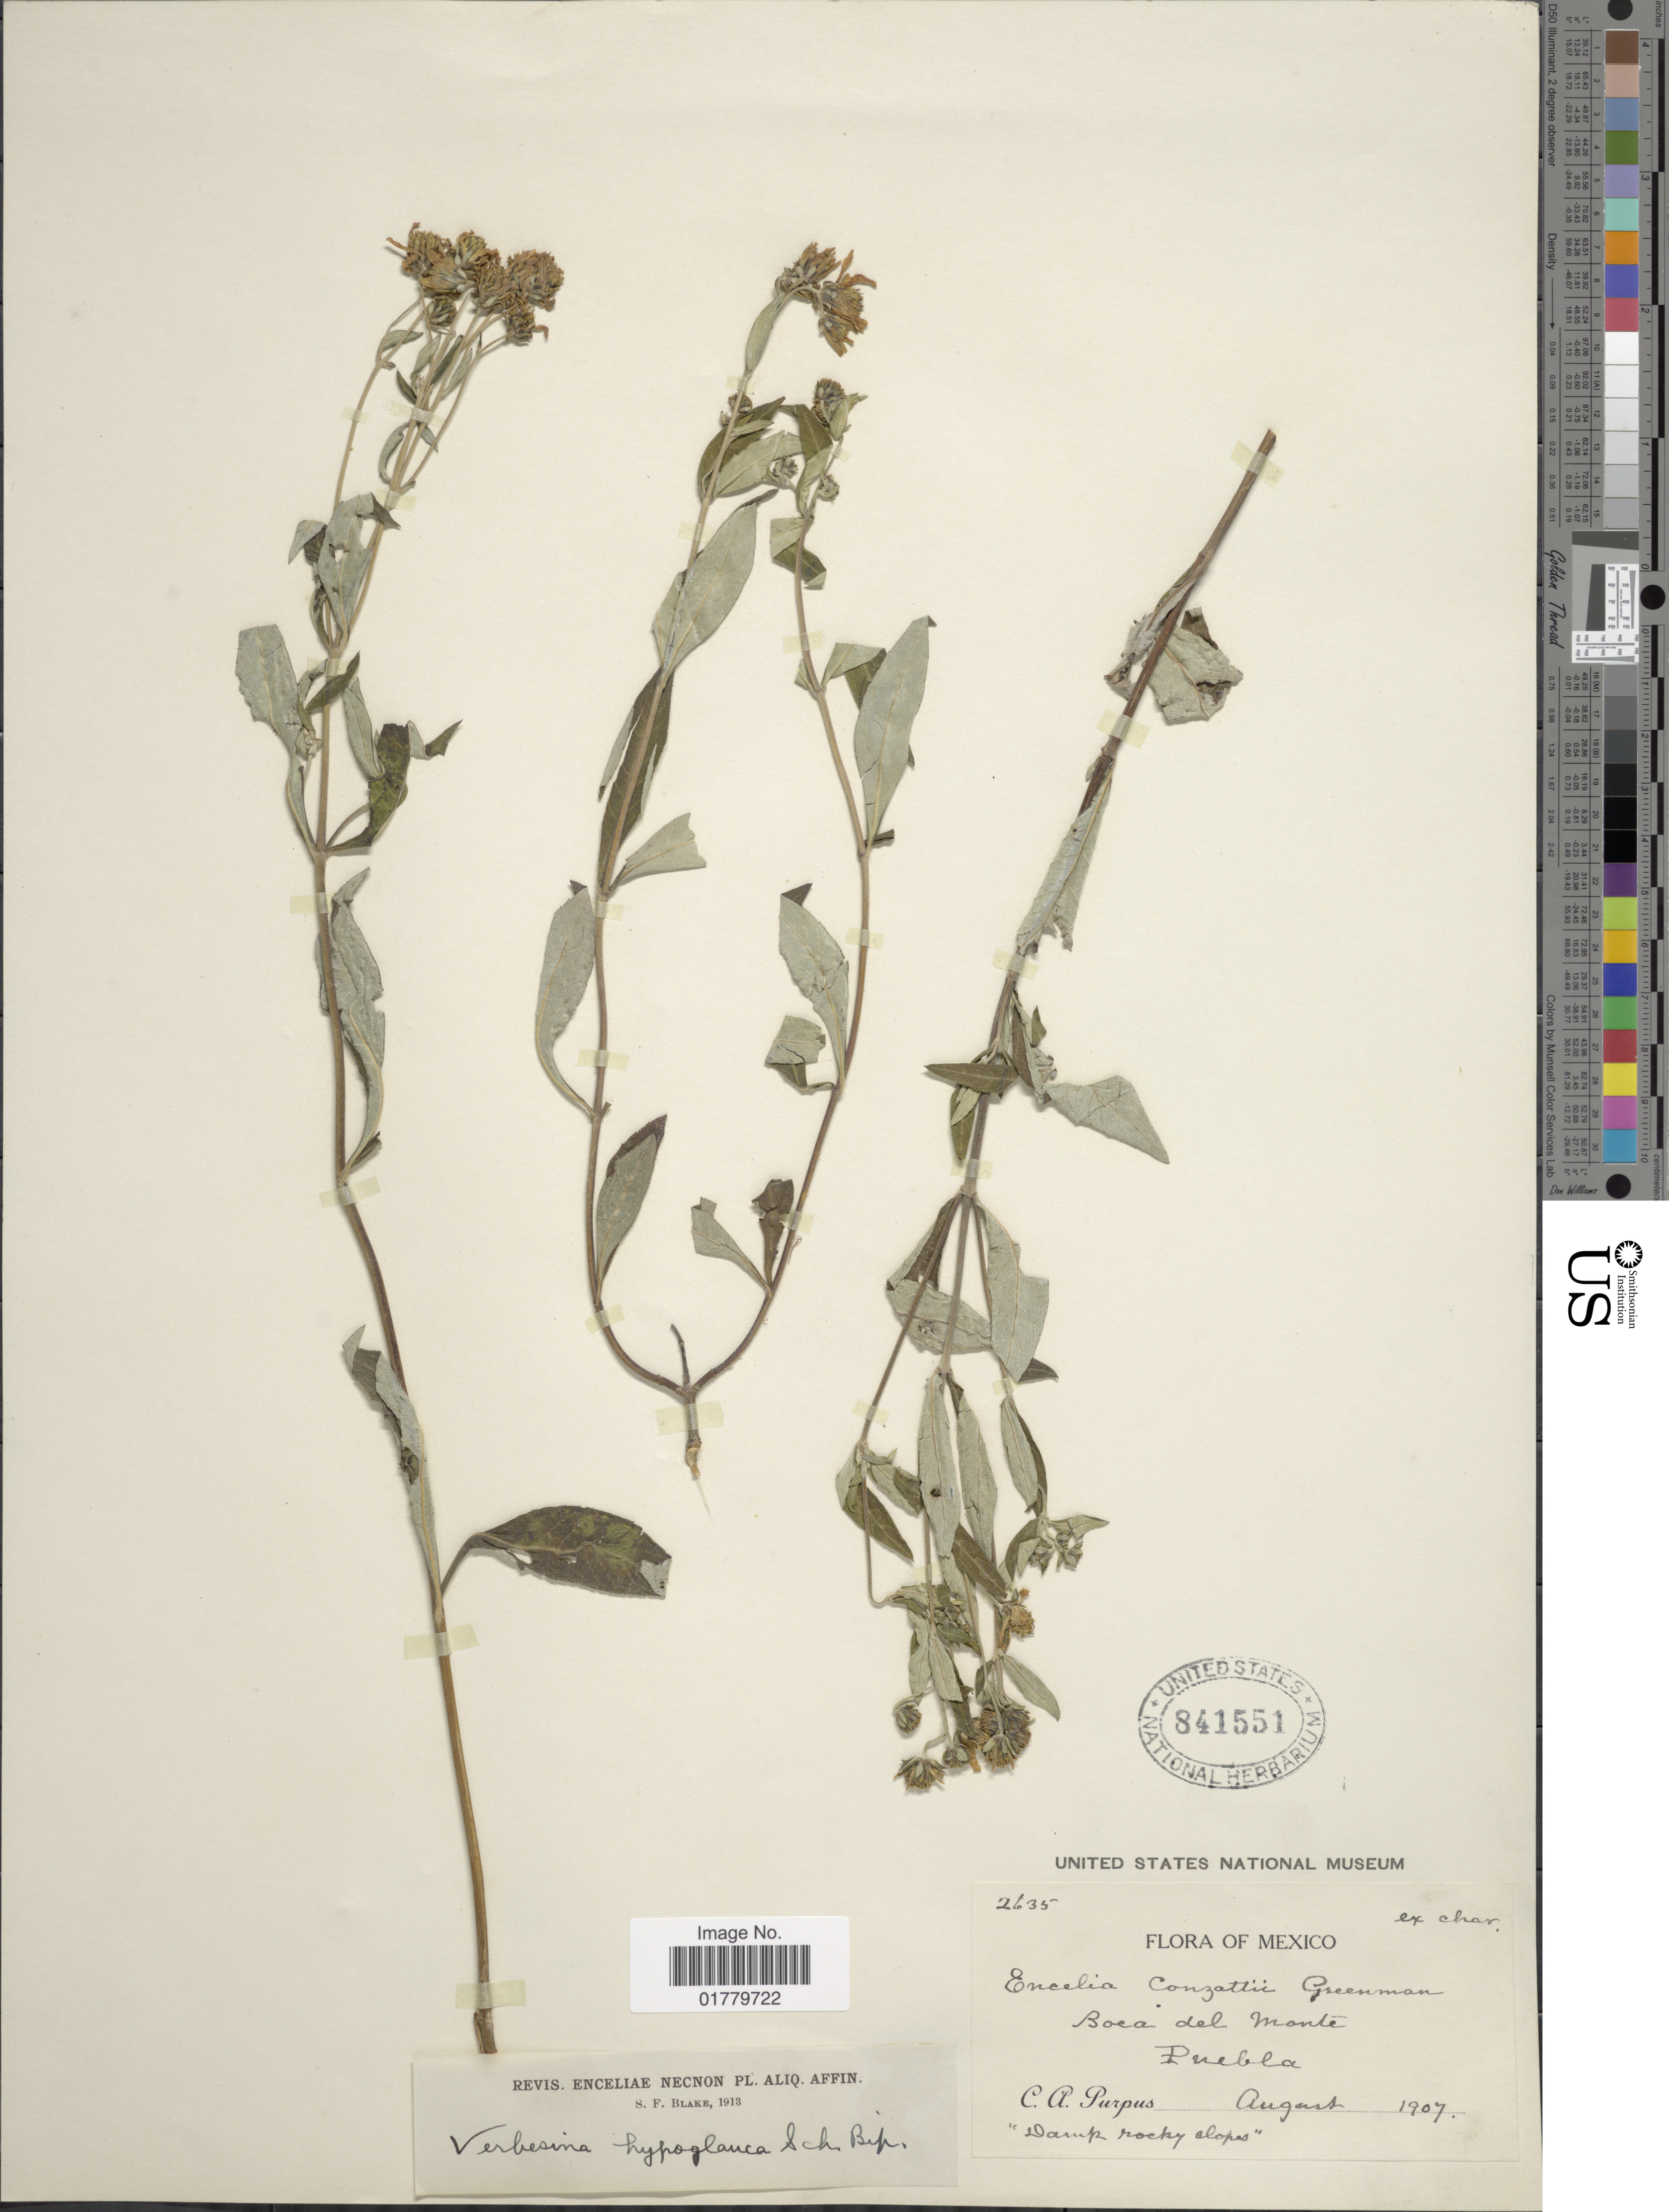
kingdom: Plantae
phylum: Tracheophyta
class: Magnoliopsida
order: Asterales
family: Asteraceae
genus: Verbesina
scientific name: Verbesina hypoglauca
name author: Sch. Bip. ex Klatt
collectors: C. A. Purpus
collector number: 2635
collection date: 1907-08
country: Mexico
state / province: Puebla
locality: Boca del Monte. Puebla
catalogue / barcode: US 841551